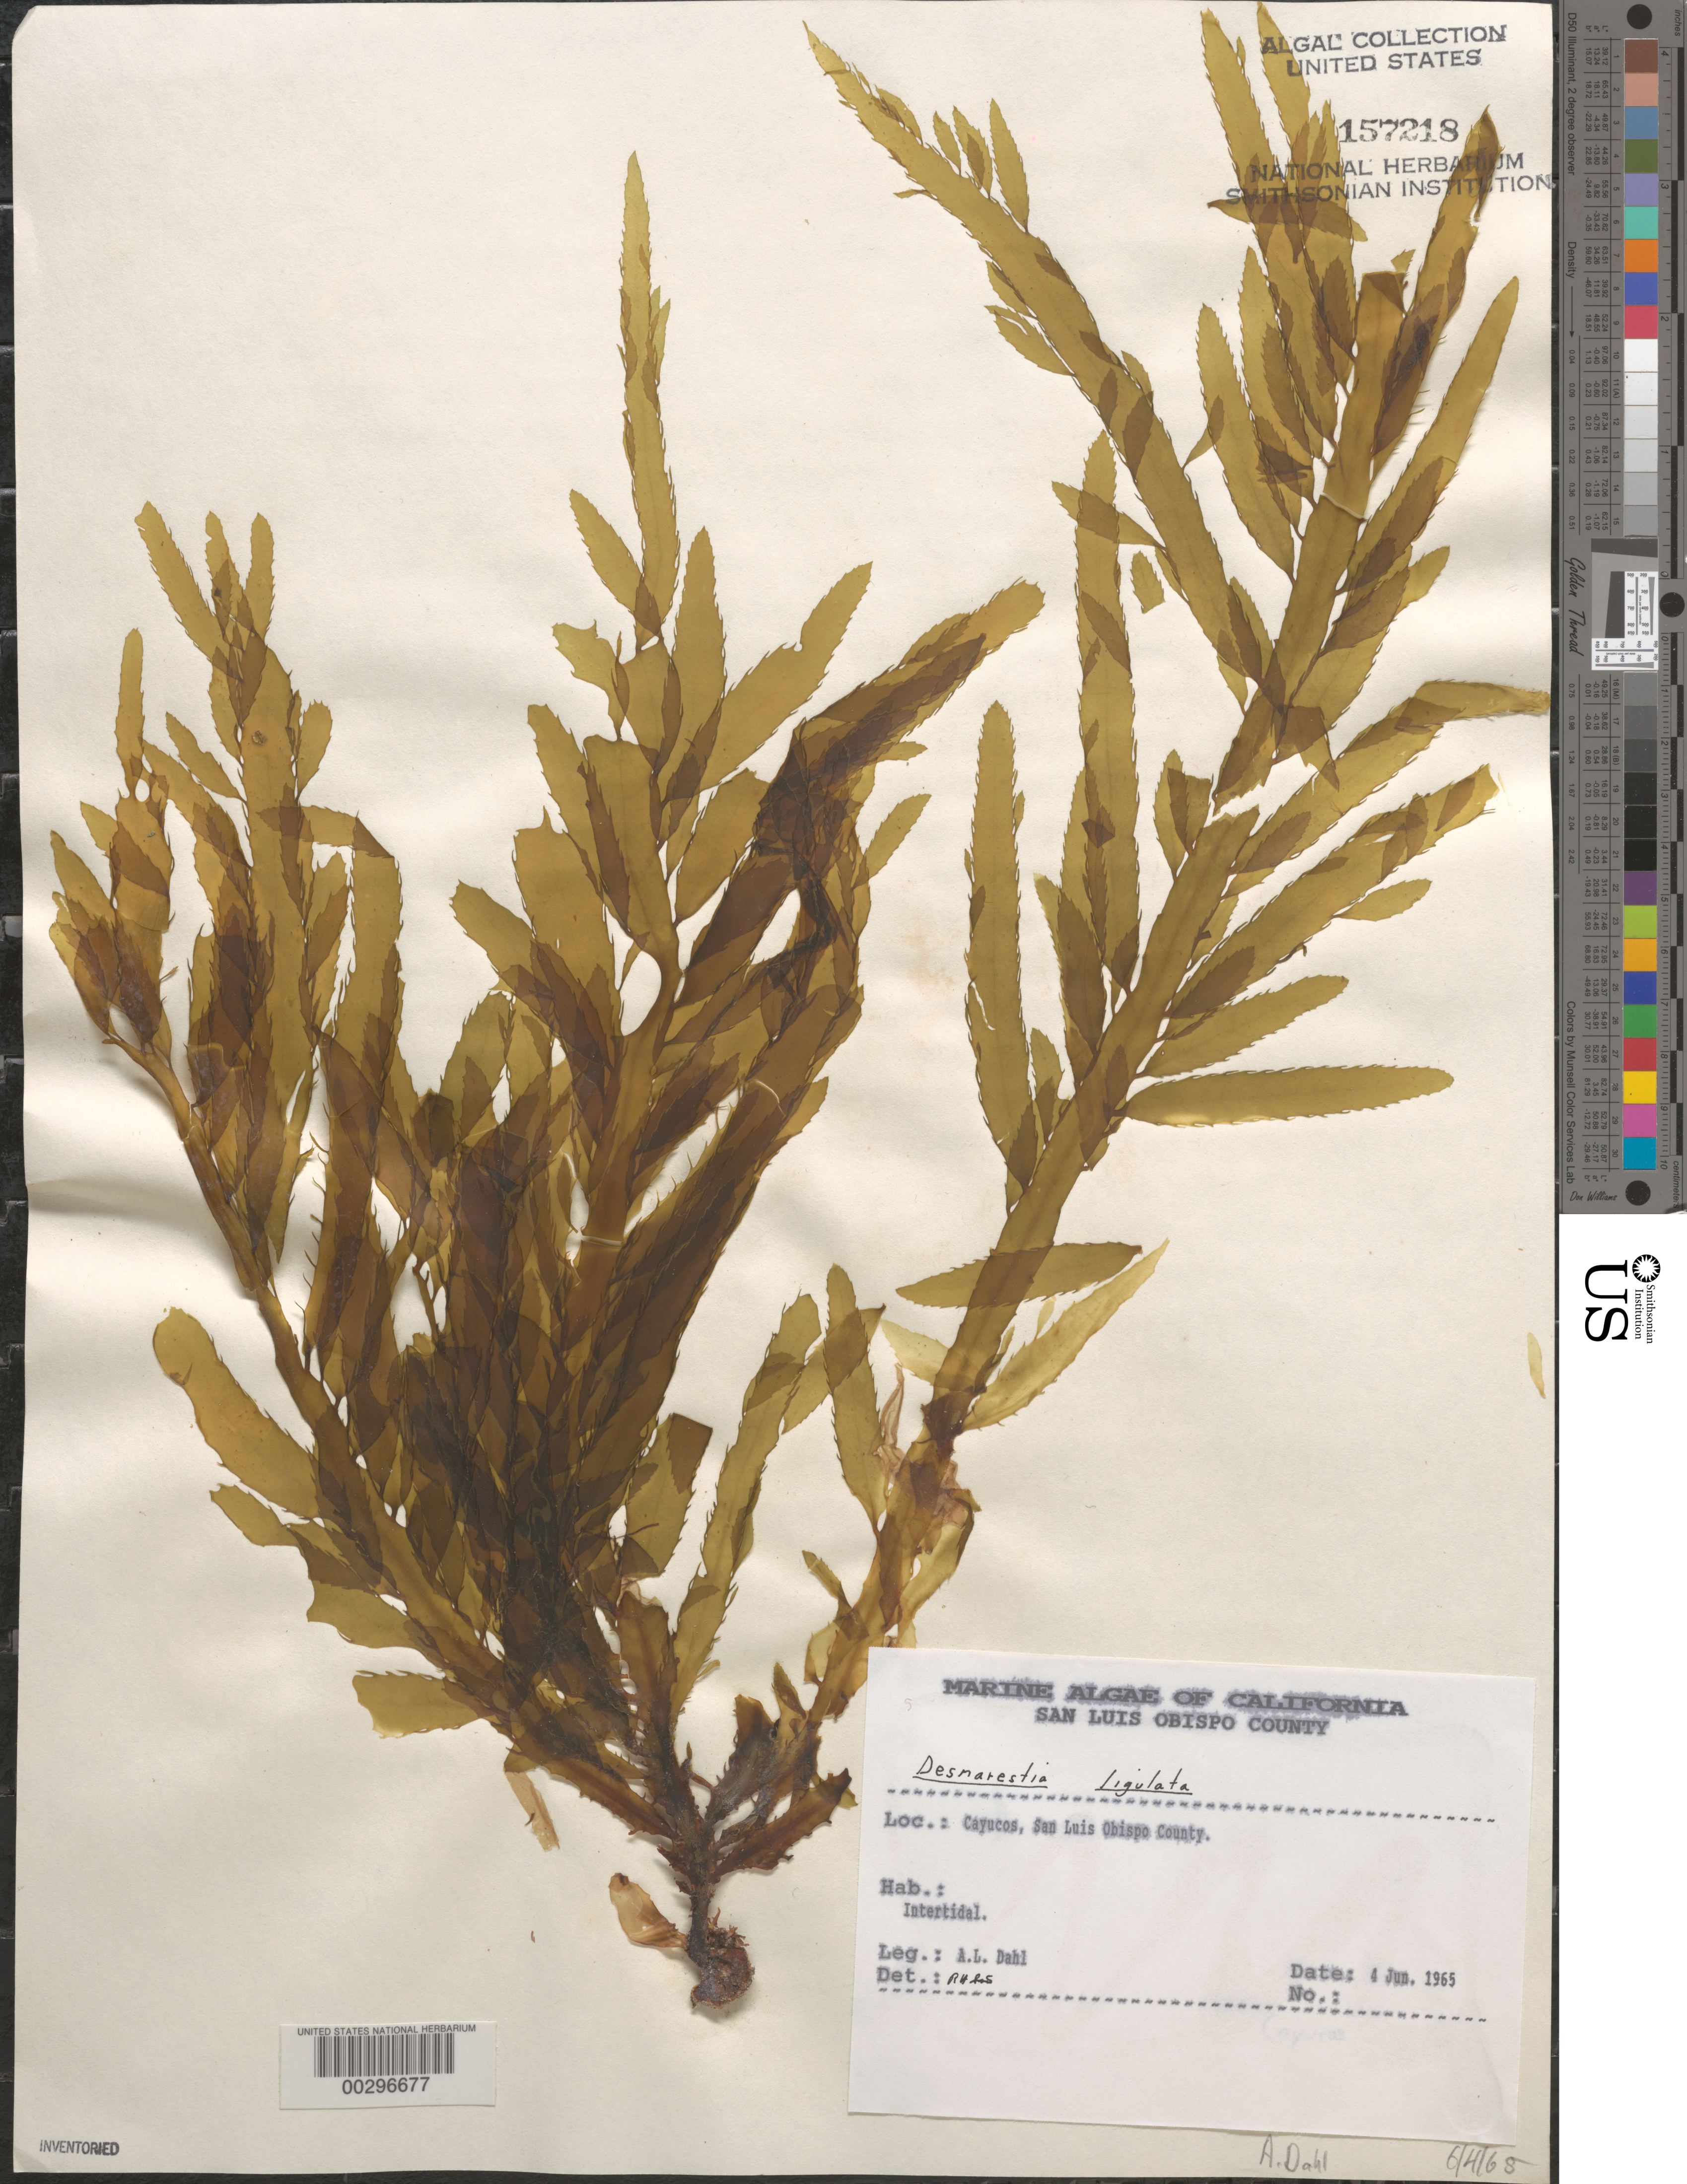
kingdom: Chromista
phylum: Ochrophyta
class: Phaeophyceae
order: Desmarestiales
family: Desmarestiaceae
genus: Desmarestia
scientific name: Desmarestia ligulata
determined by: Sims, Robert H.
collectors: A. Dahl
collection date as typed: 04 Jun 1965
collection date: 1965-06-04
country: United States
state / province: California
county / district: San Luis Obispo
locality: Cayucos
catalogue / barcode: US 157218